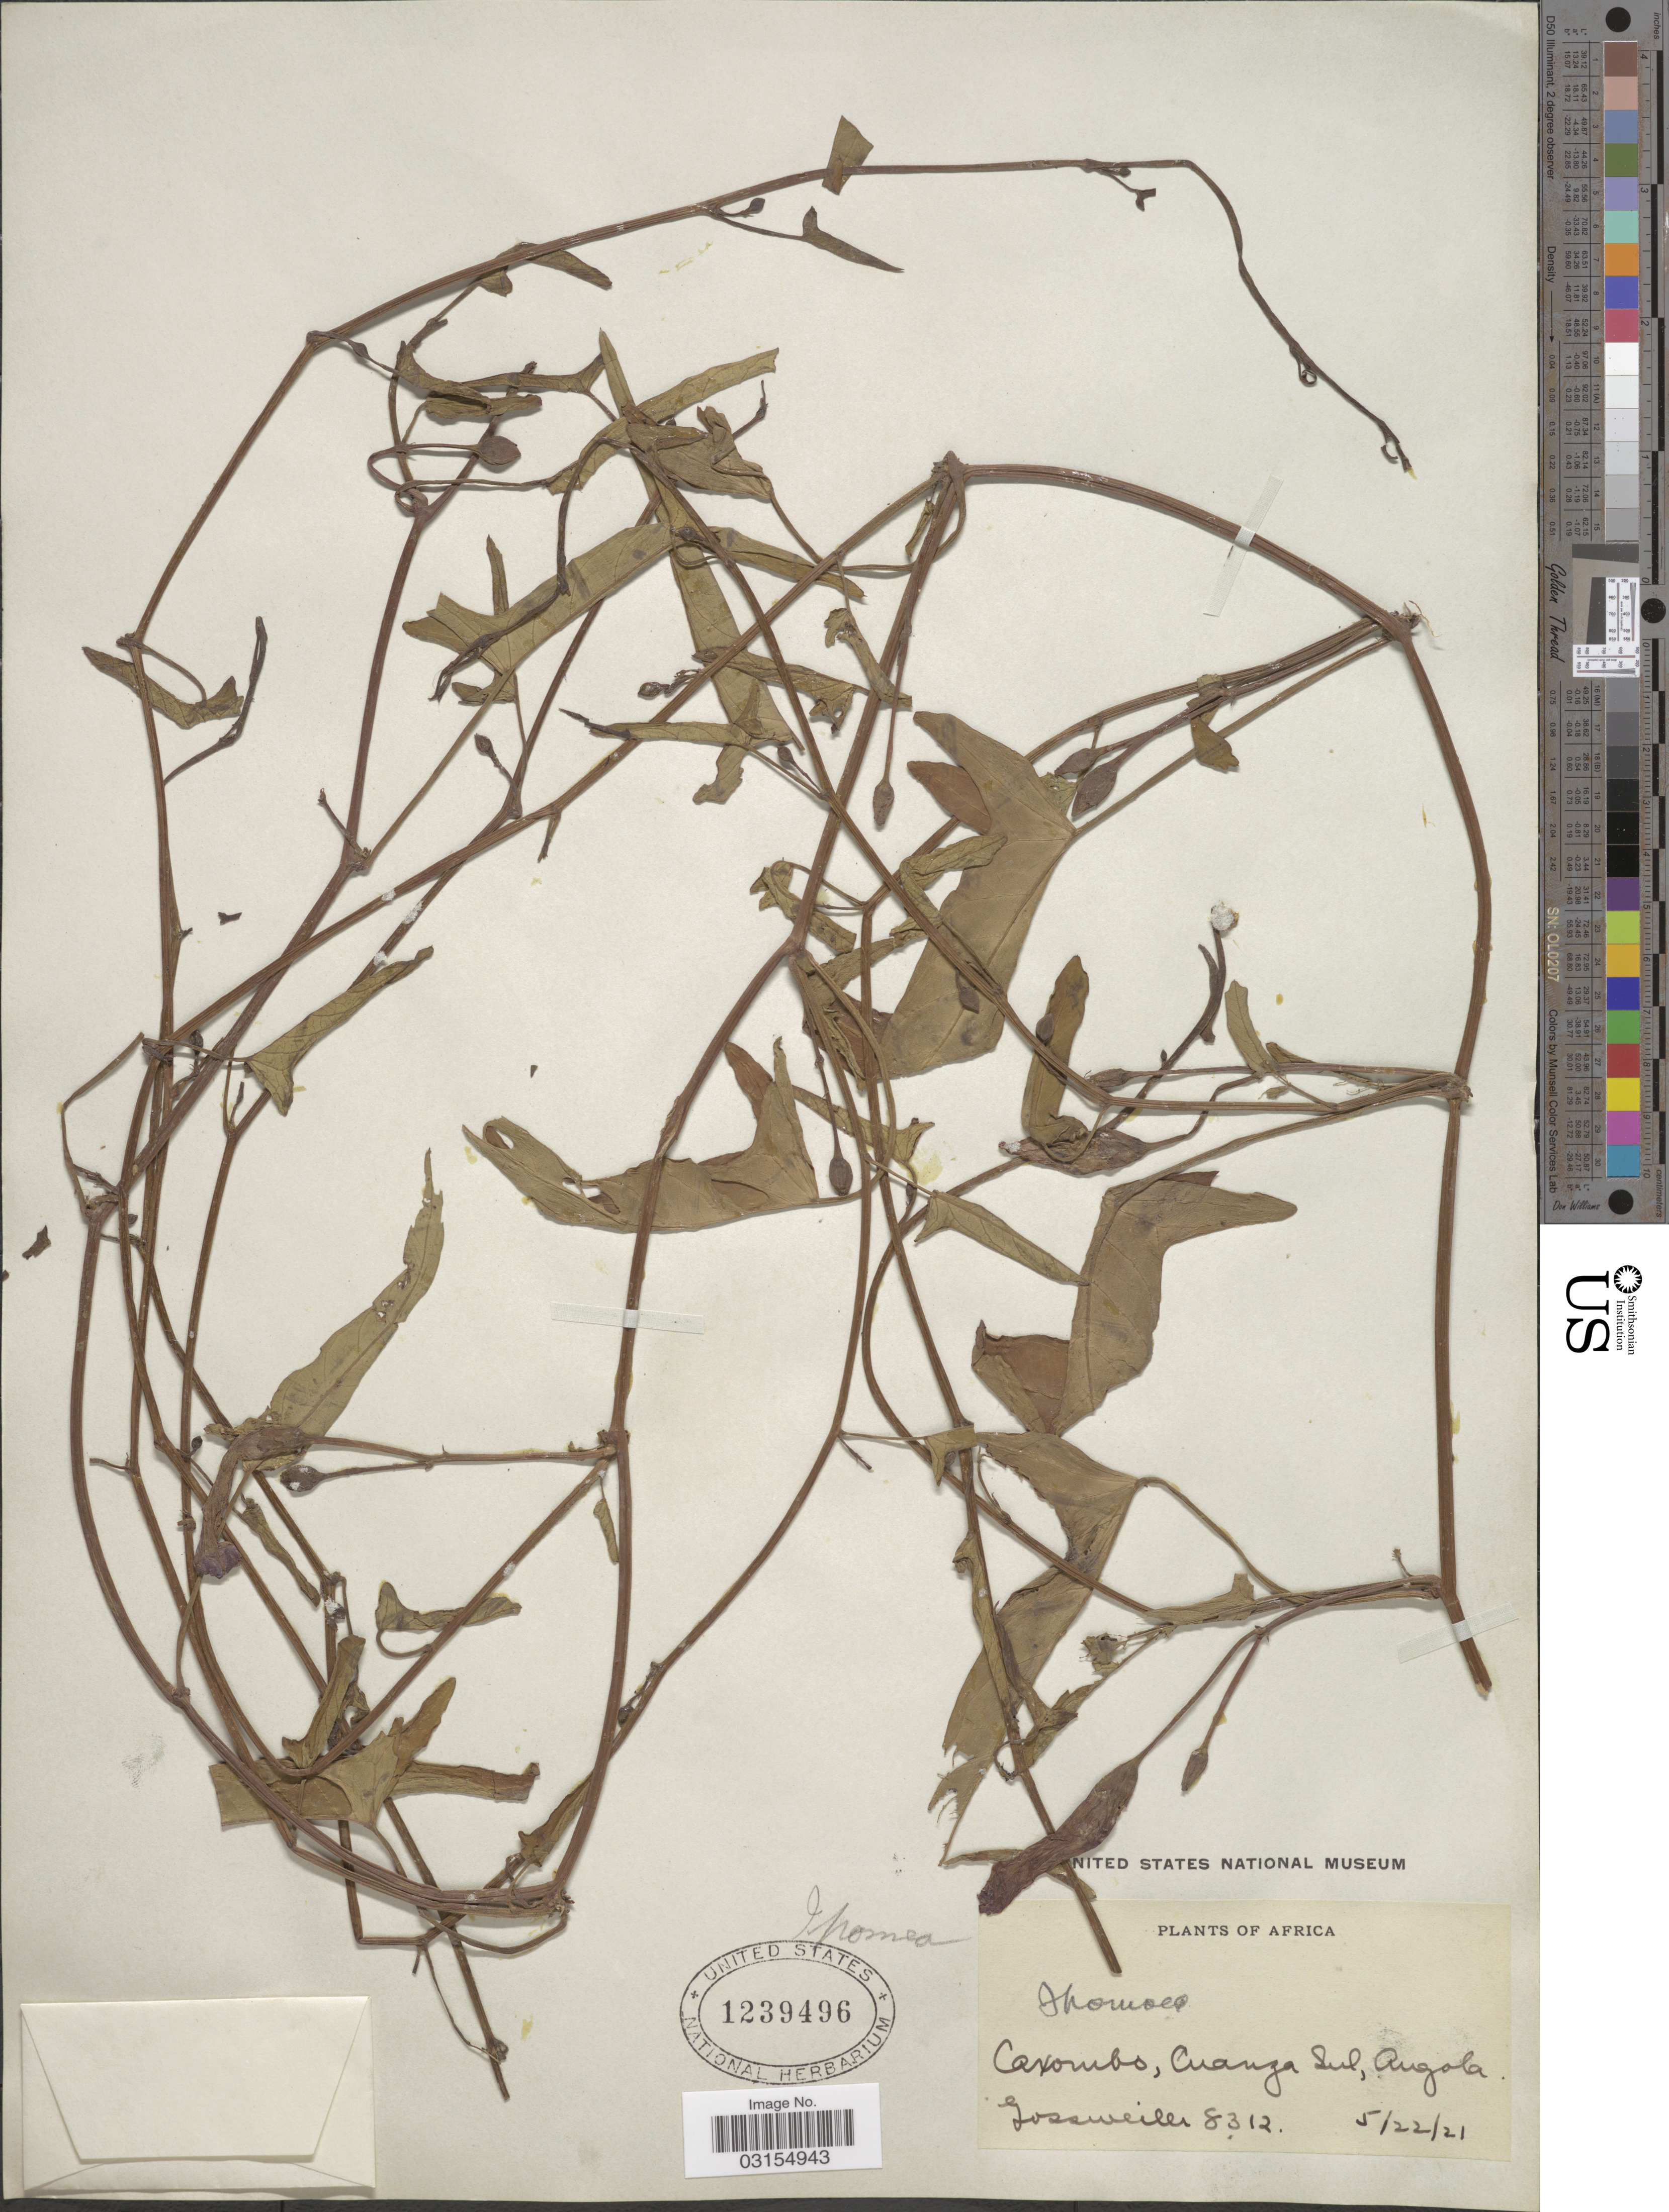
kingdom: Plantae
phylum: Tracheophyta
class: Magnoliopsida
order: Solanales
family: Convolvulaceae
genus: Ipomoea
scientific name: Ipomoea aquatica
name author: Forssk.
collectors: -. Gossweiler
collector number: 8312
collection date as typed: Transcribed d/m/y: 22/5/21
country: Angola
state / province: Cuanza Sul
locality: Cazombo.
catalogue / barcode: US 1239496